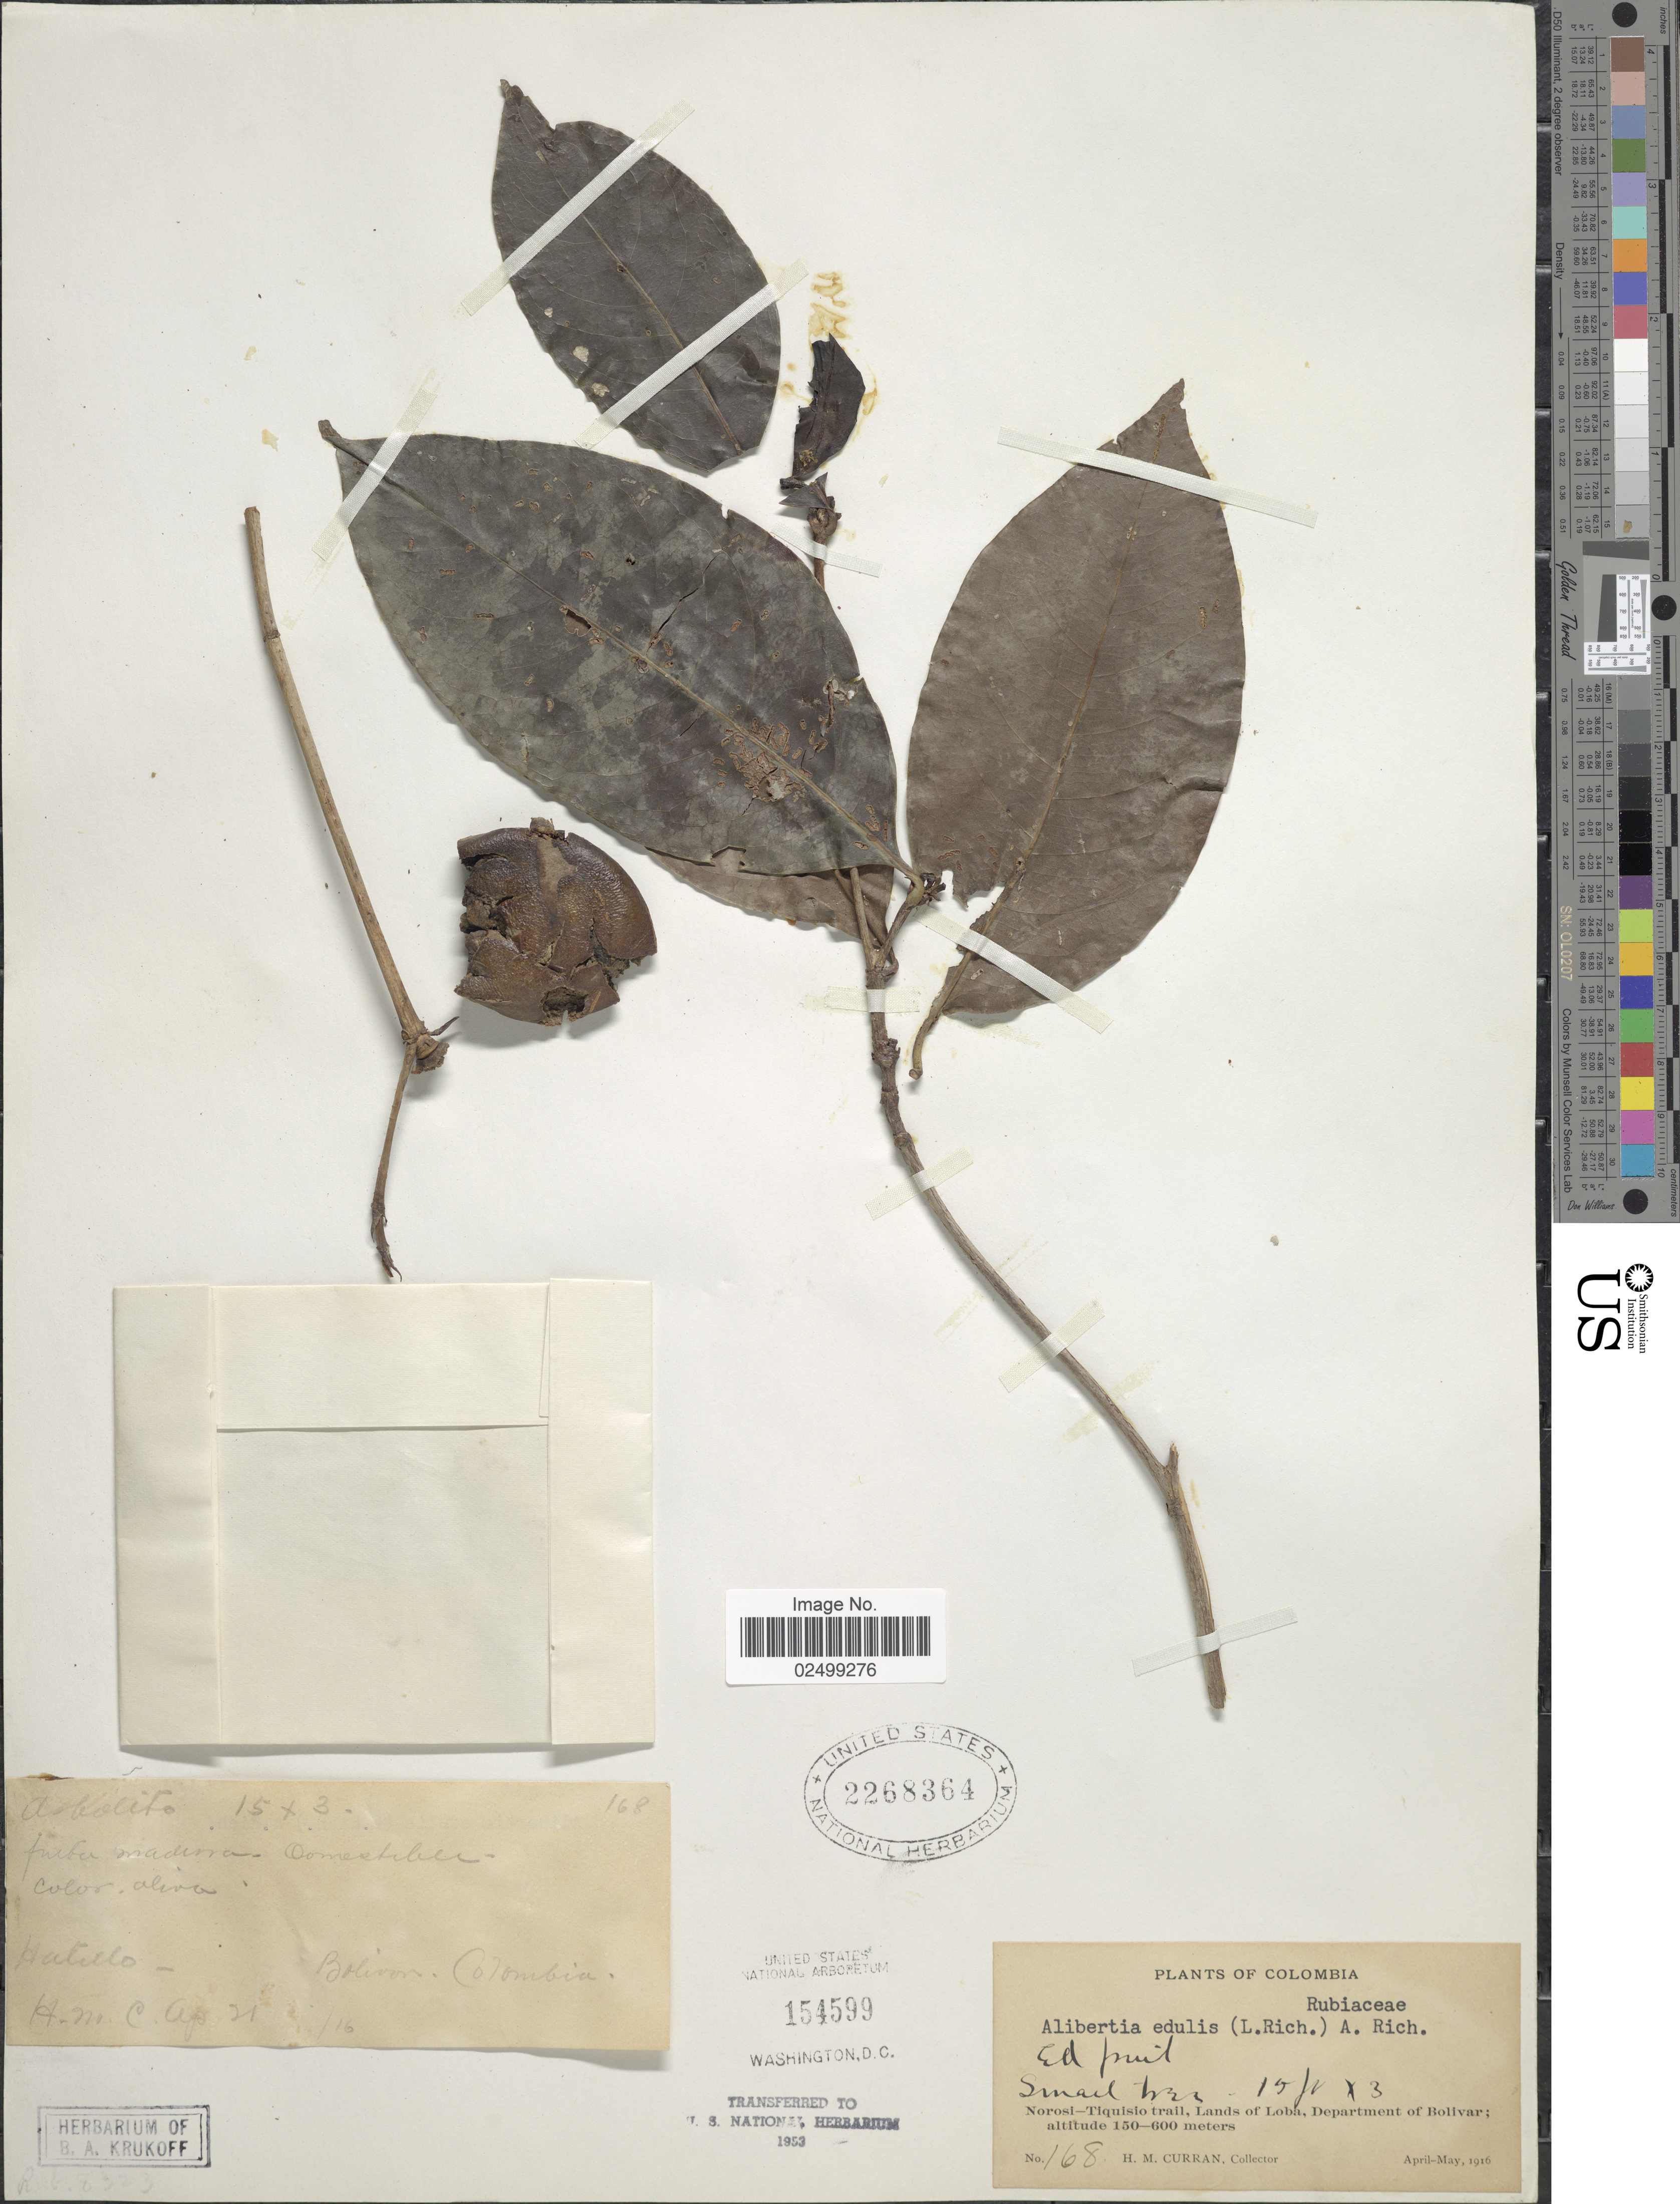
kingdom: Plantae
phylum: Tracheophyta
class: Magnoliopsida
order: Gentianales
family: Rubiaceae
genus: Alibertia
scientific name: Alibertia edulis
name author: (Rich.) A. Rich. ex DC.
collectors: H. M. Curran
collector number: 168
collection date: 1916-04/1916-05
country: Colombia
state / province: Bolívar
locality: Norois-Tiquiso trail, Lands of Loba, Department of Bolivar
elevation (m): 150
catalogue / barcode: US 2268364